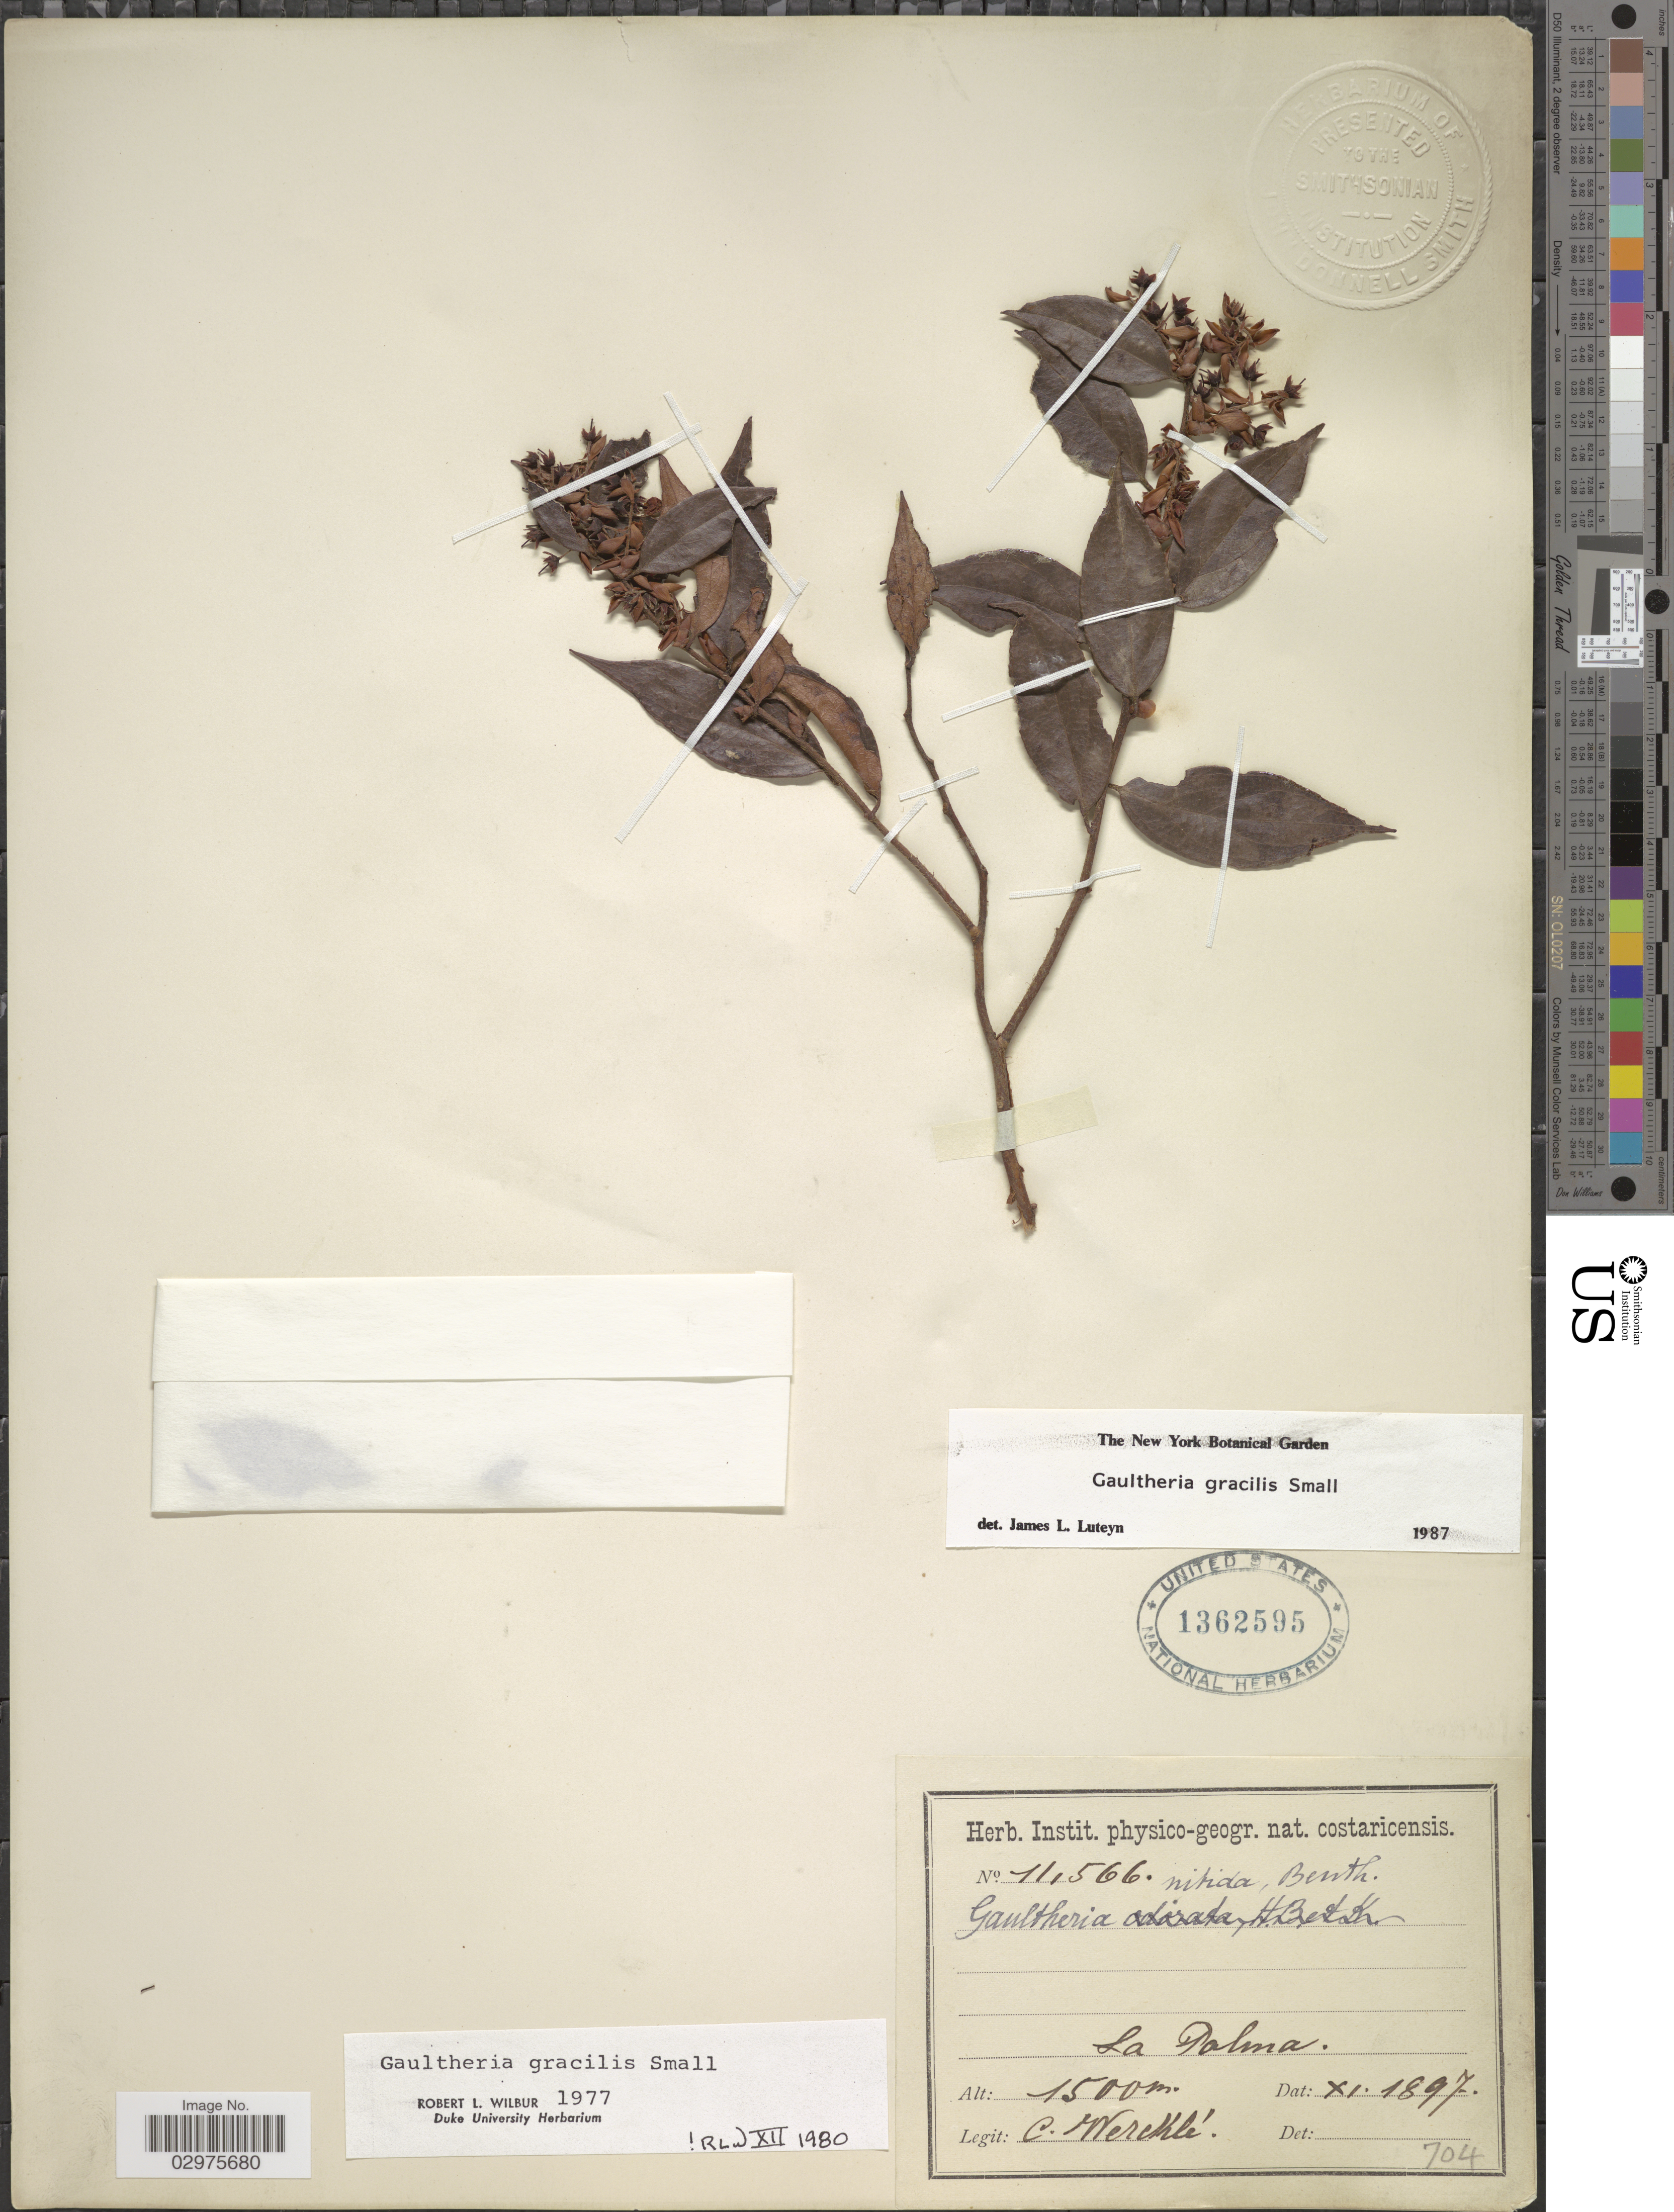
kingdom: Plantae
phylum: Tracheophyta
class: Magnoliopsida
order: Ericales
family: Ericaceae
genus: Gaultheria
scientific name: Gaultheria gracilis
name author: Small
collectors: C. Wercklé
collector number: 11566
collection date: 1897-11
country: Costa Rica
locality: La Palma.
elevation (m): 1500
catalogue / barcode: US 1362595